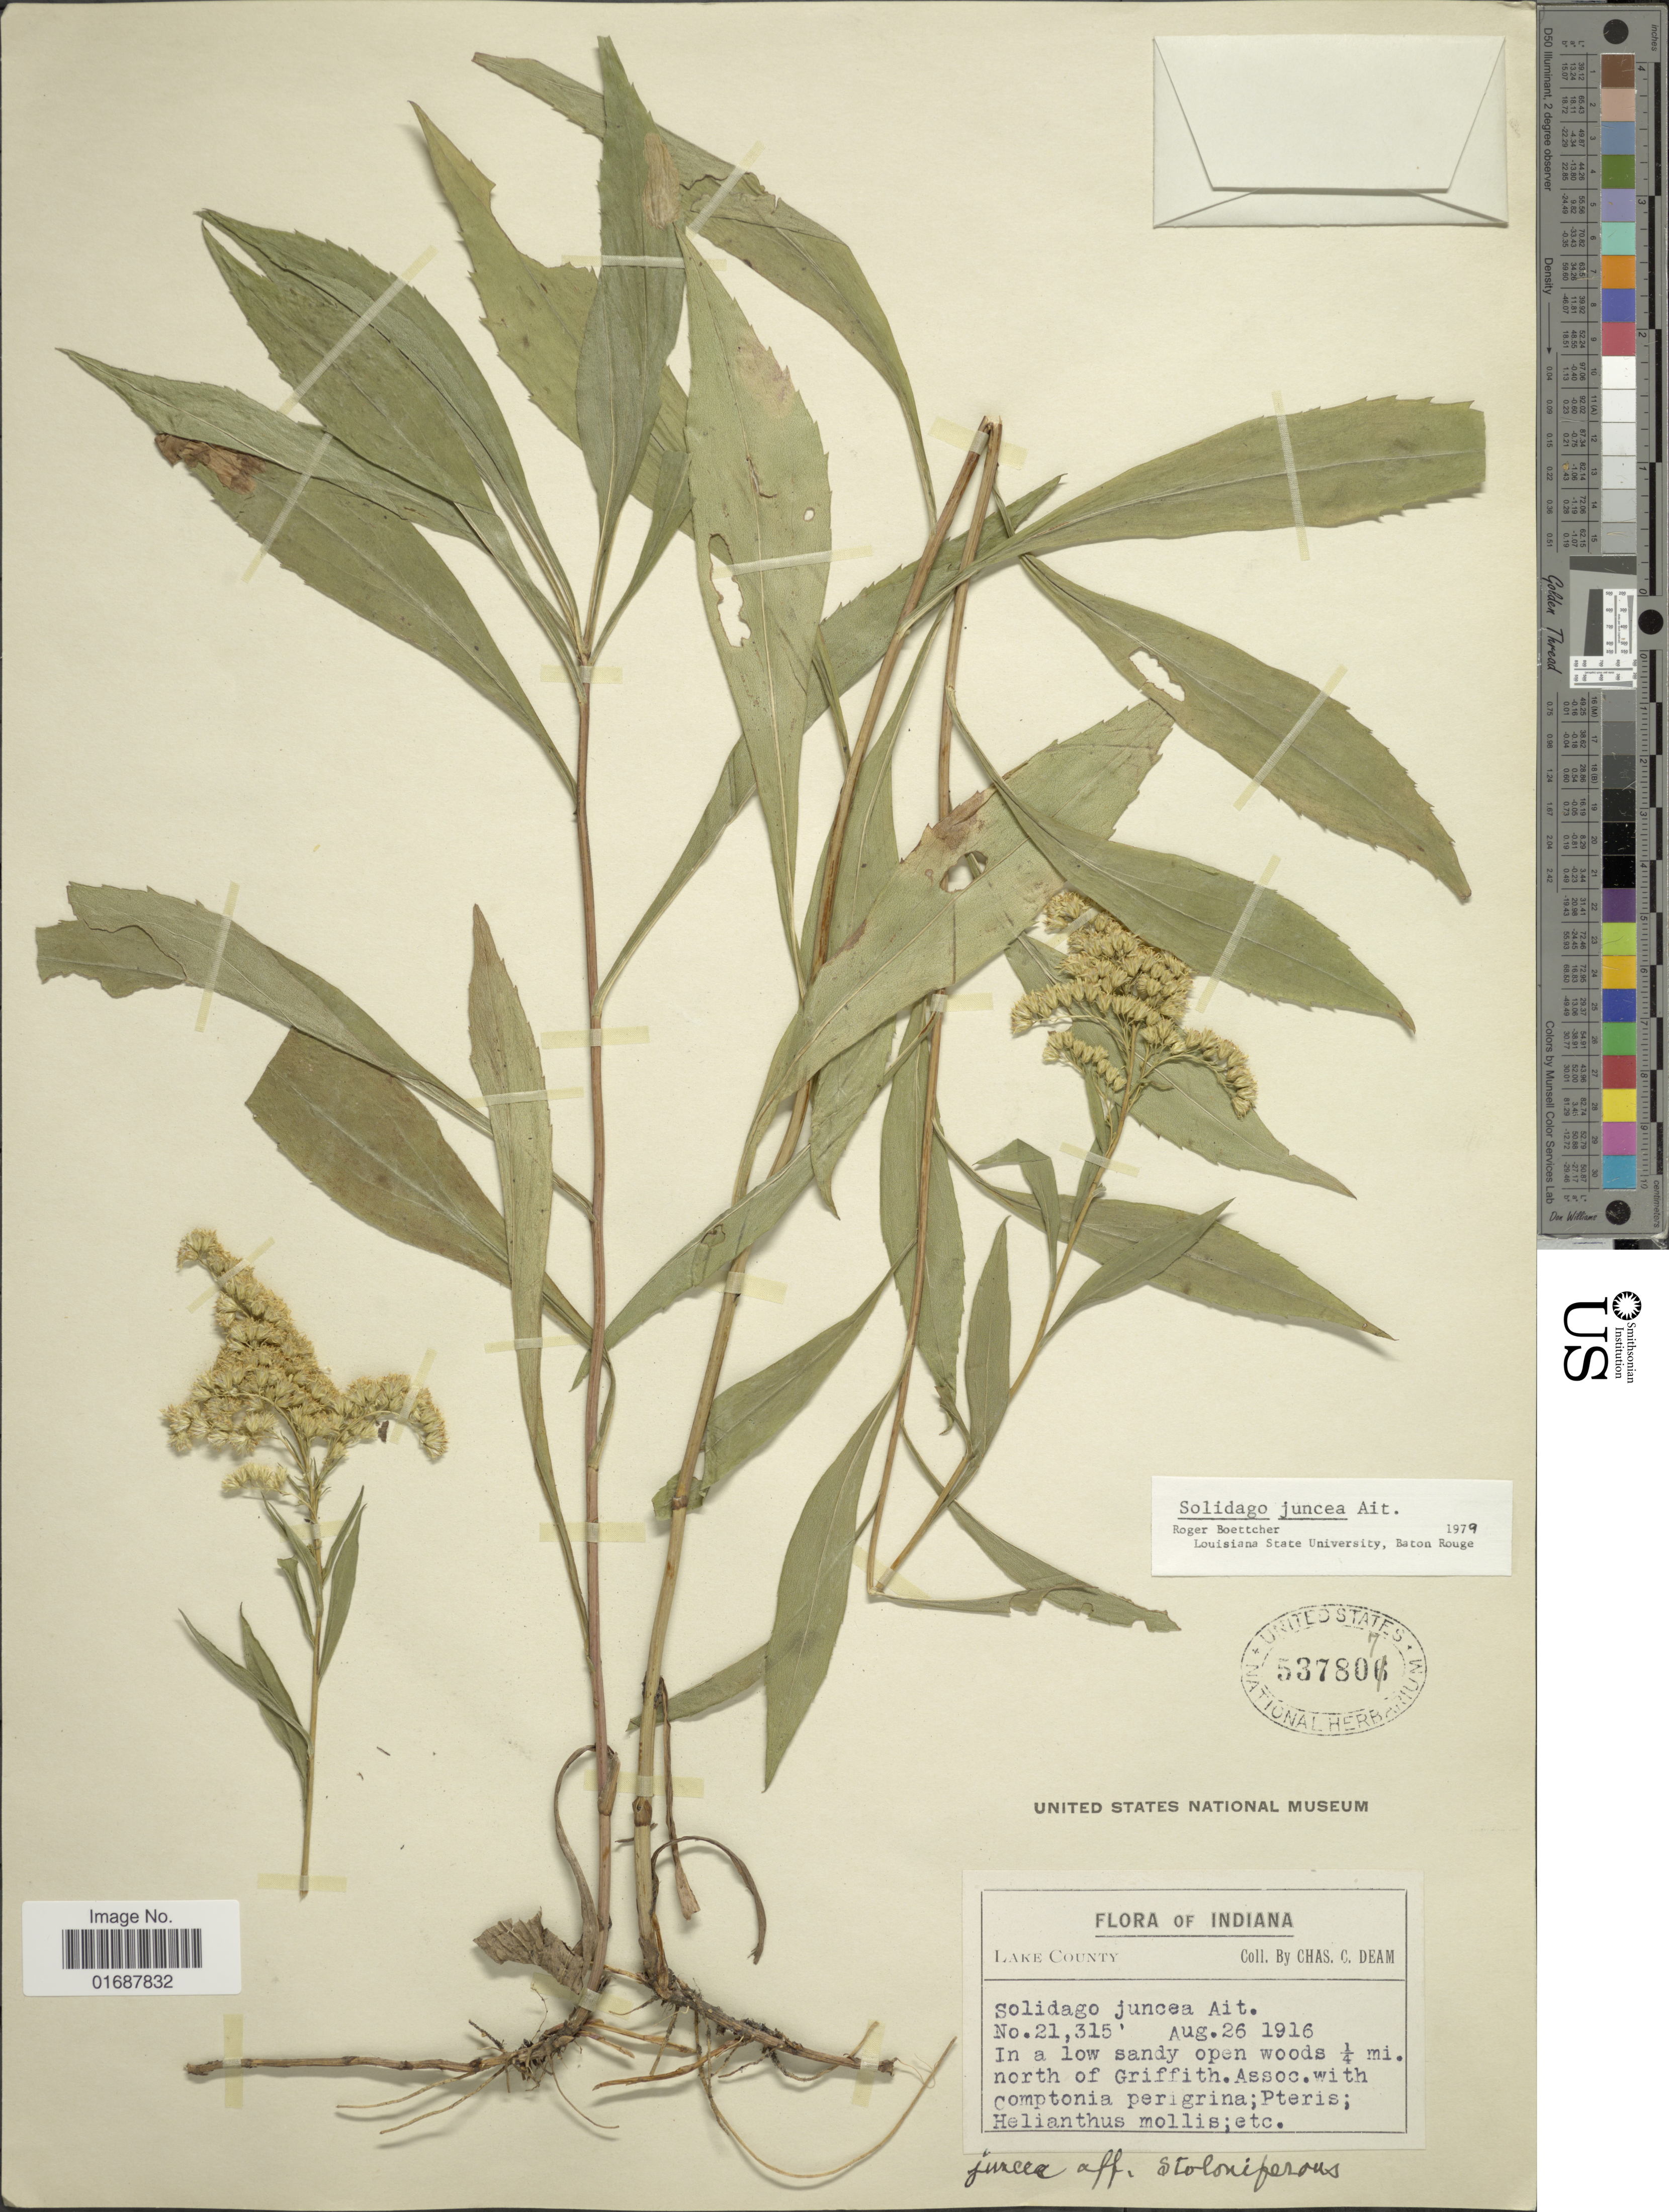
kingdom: Plantae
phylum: Tracheophyta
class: Magnoliopsida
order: Asterales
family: Asteraceae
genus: Solidago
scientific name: Solidago juncea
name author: Aiton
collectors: C. C. Deam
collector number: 21315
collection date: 1916-08-26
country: United States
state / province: Indiana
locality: ¼ mi. north of Griffith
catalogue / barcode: US 537807